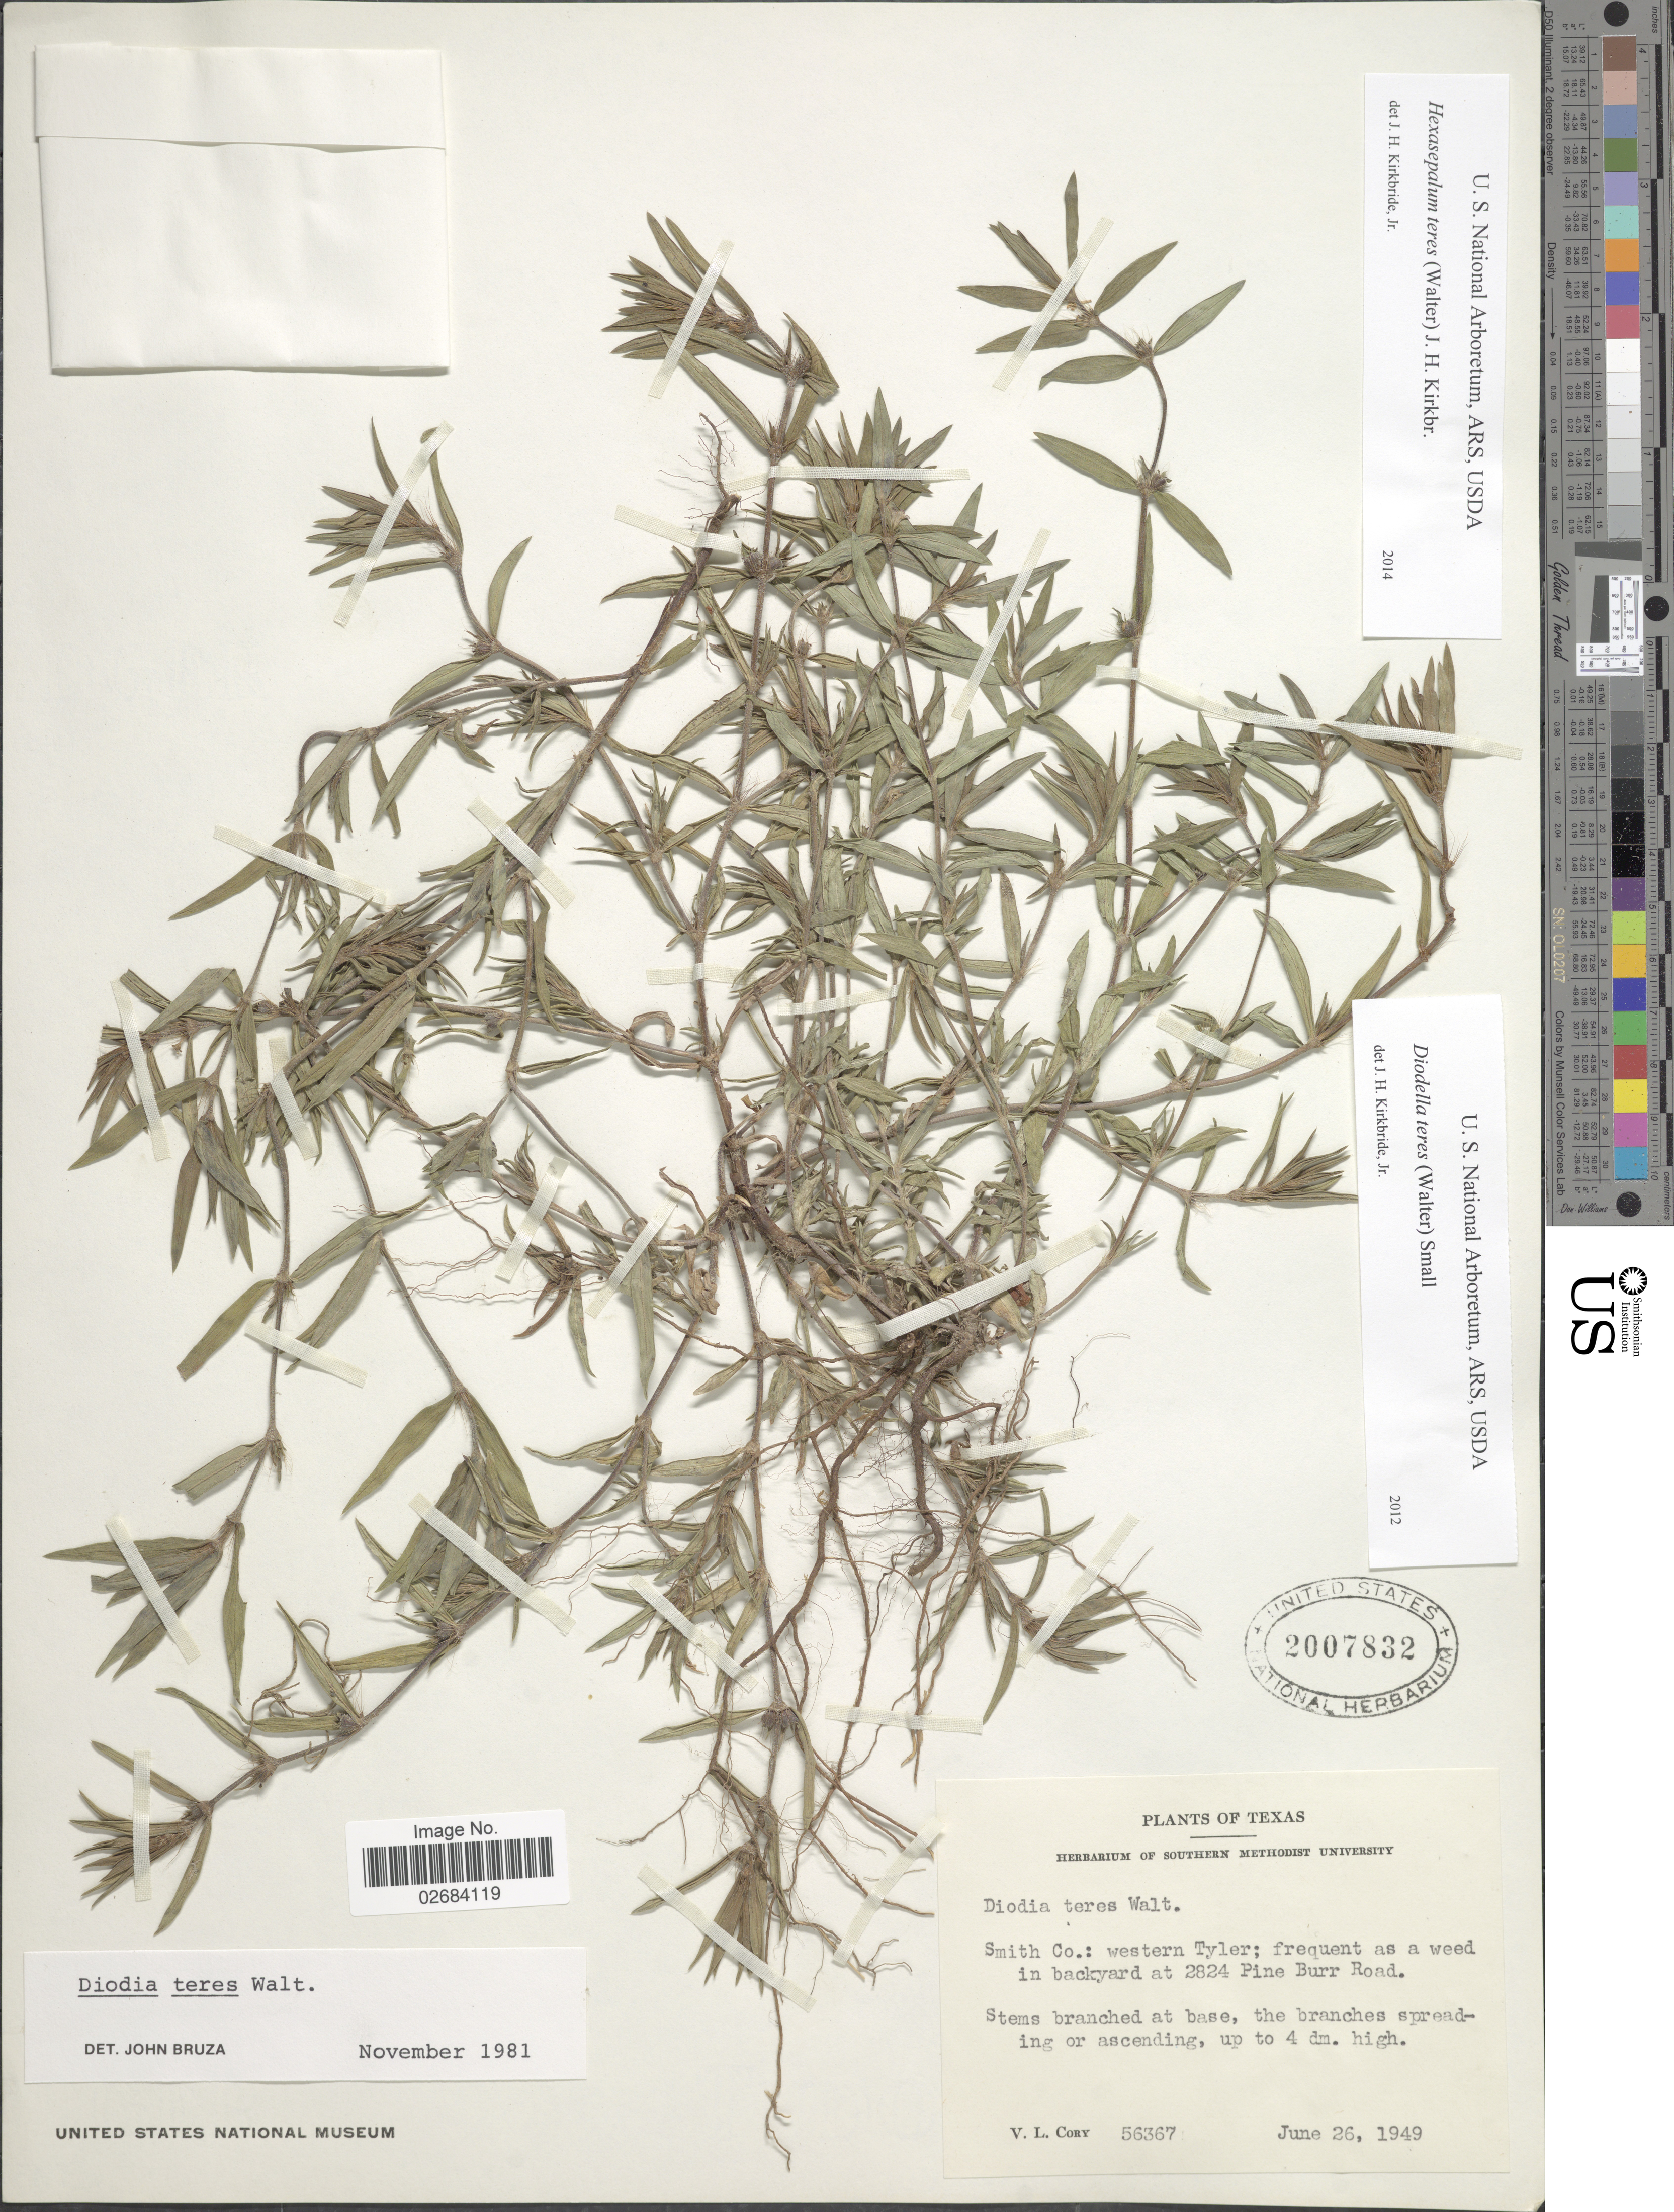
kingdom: Plantae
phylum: Tracheophyta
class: Magnoliopsida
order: Gentianales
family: Rubiaceae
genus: Diodia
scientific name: Diodia teres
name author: Walter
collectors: V. Cory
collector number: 56367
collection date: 1949-06-26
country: United States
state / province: Texas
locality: Smith Co.: western Tyler: frequent as a weed in backyard at 2824 Pine Burr Road.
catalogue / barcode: US 2007832